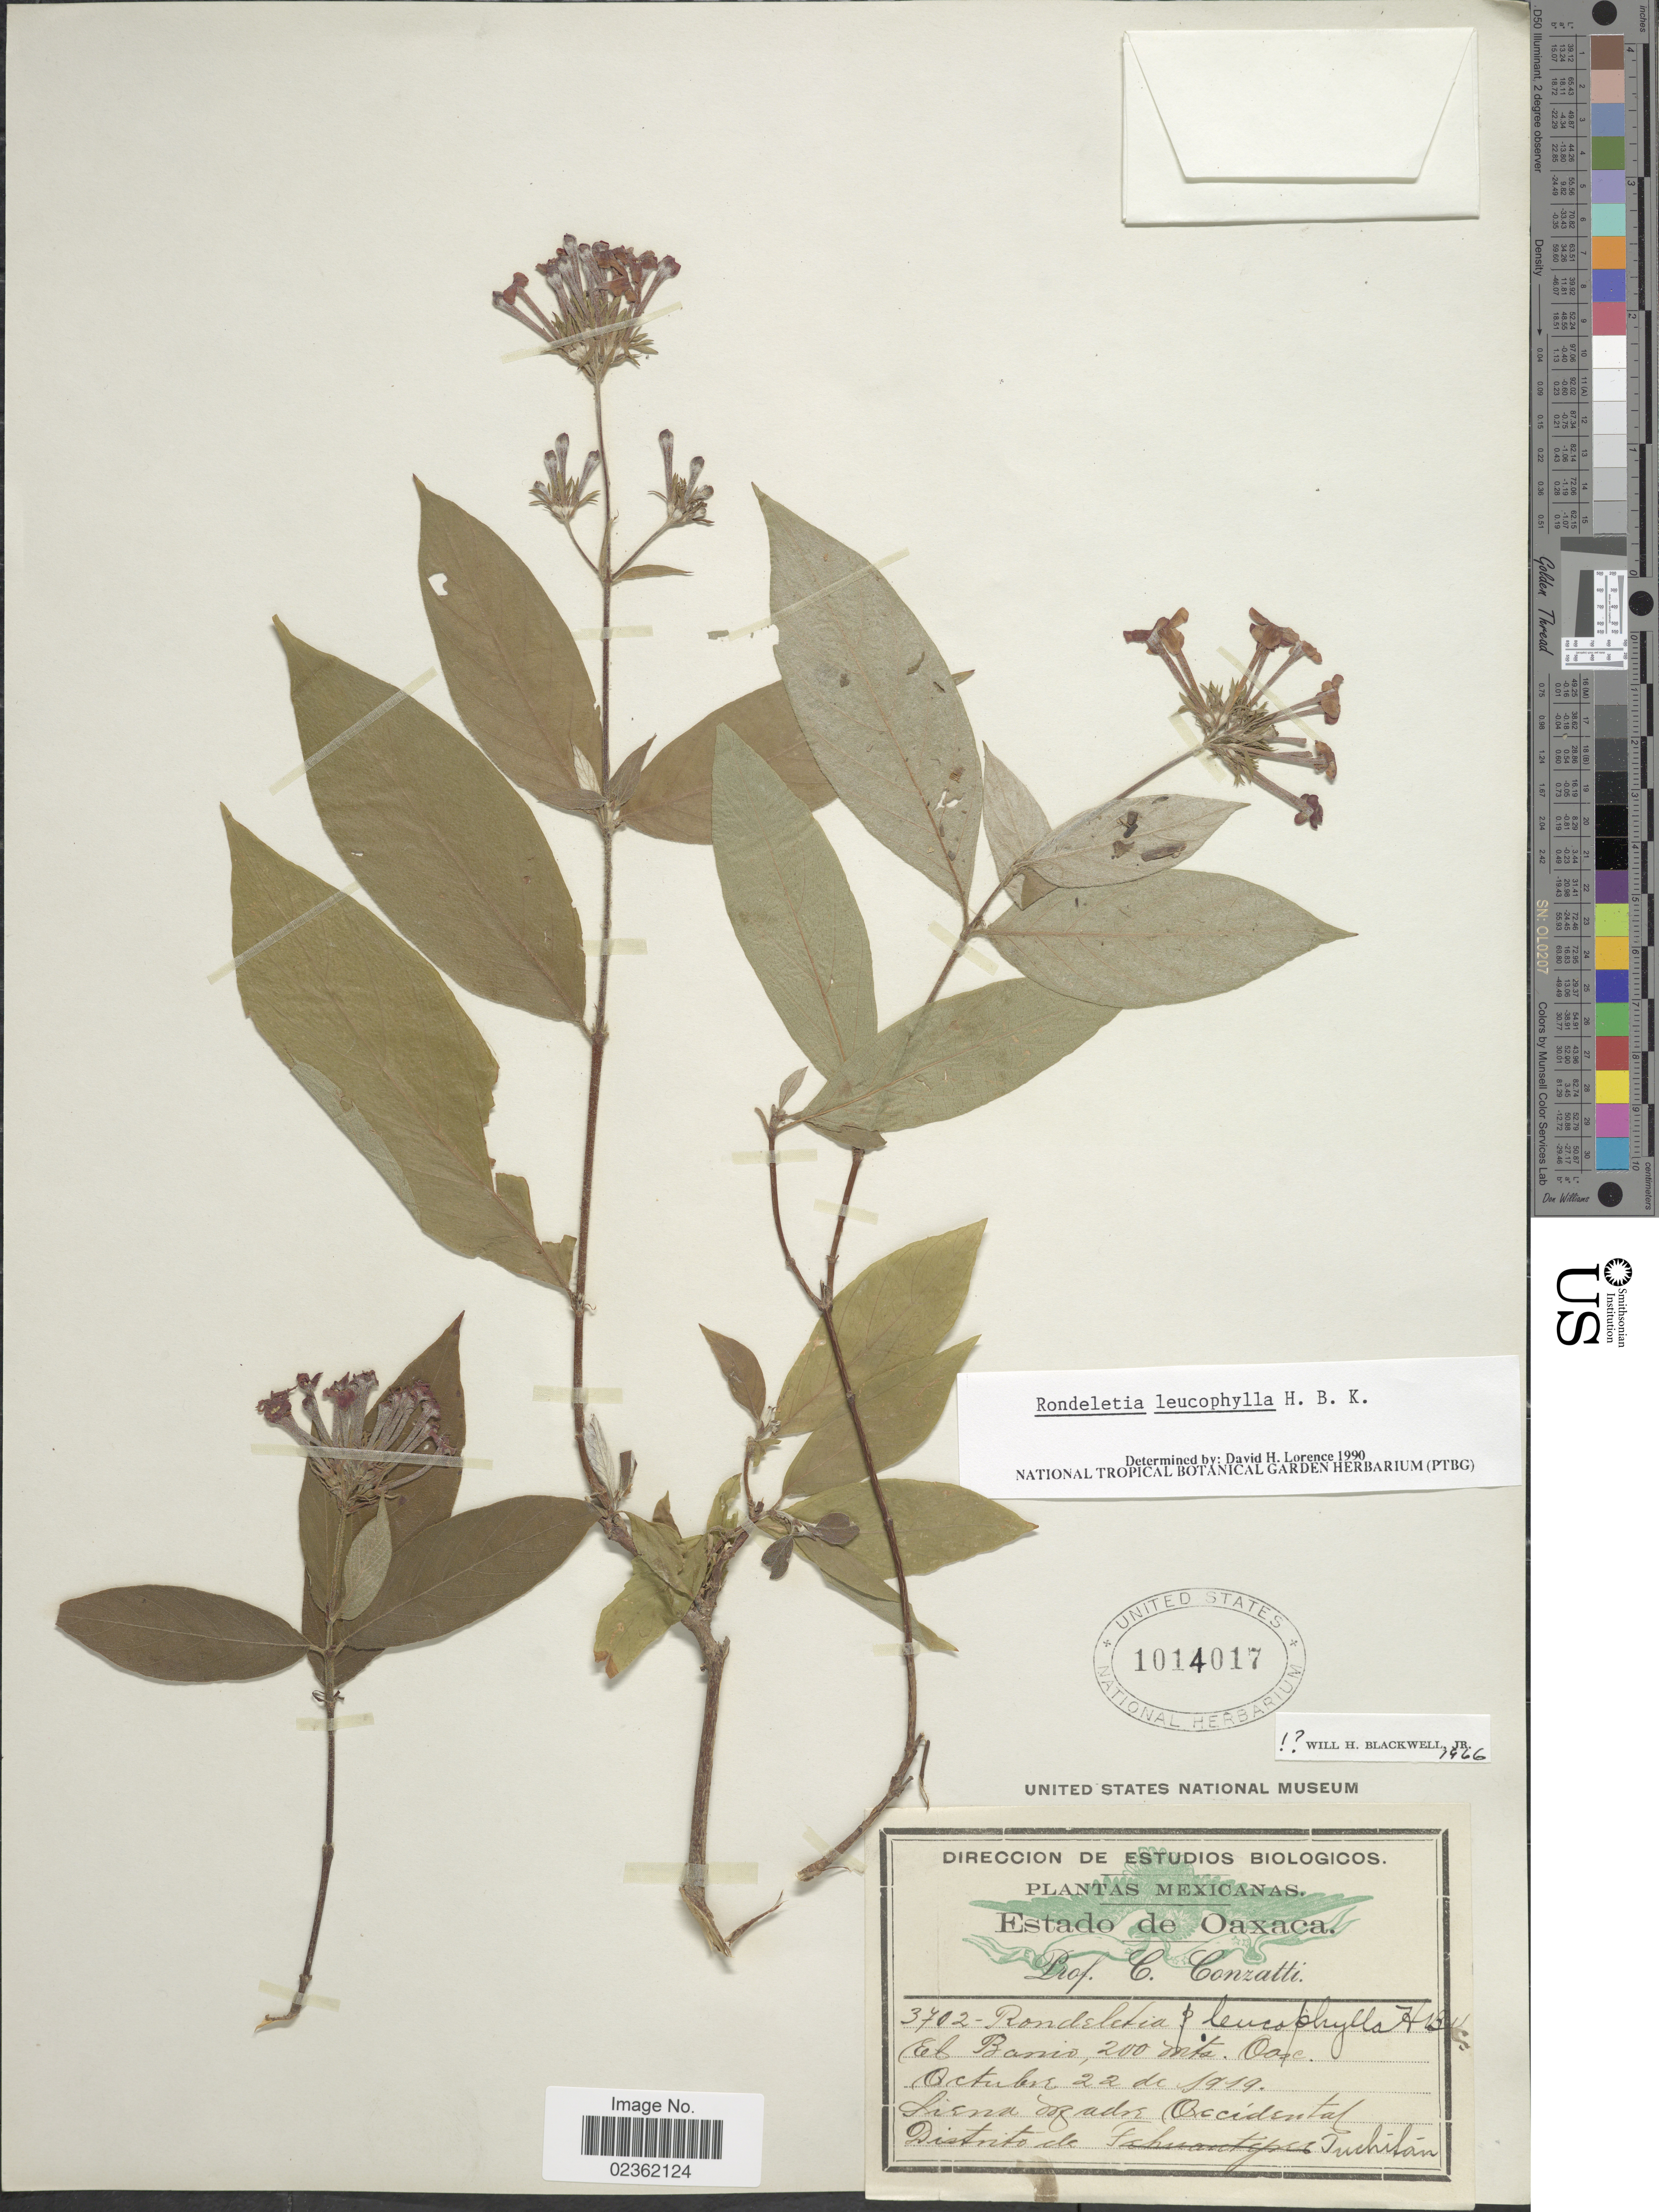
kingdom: Plantae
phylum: Tracheophyta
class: Magnoliopsida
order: Gentianales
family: Rubiaceae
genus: Rondeletia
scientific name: Rondeletia leucophylla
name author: Kunth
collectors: C. Conzatti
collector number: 3702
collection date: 1919-10-22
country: Mexico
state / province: Oaxaca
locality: El Barrio, Sierra Rane Occidental, Distrito de Cuicatlán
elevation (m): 200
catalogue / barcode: US 1014017